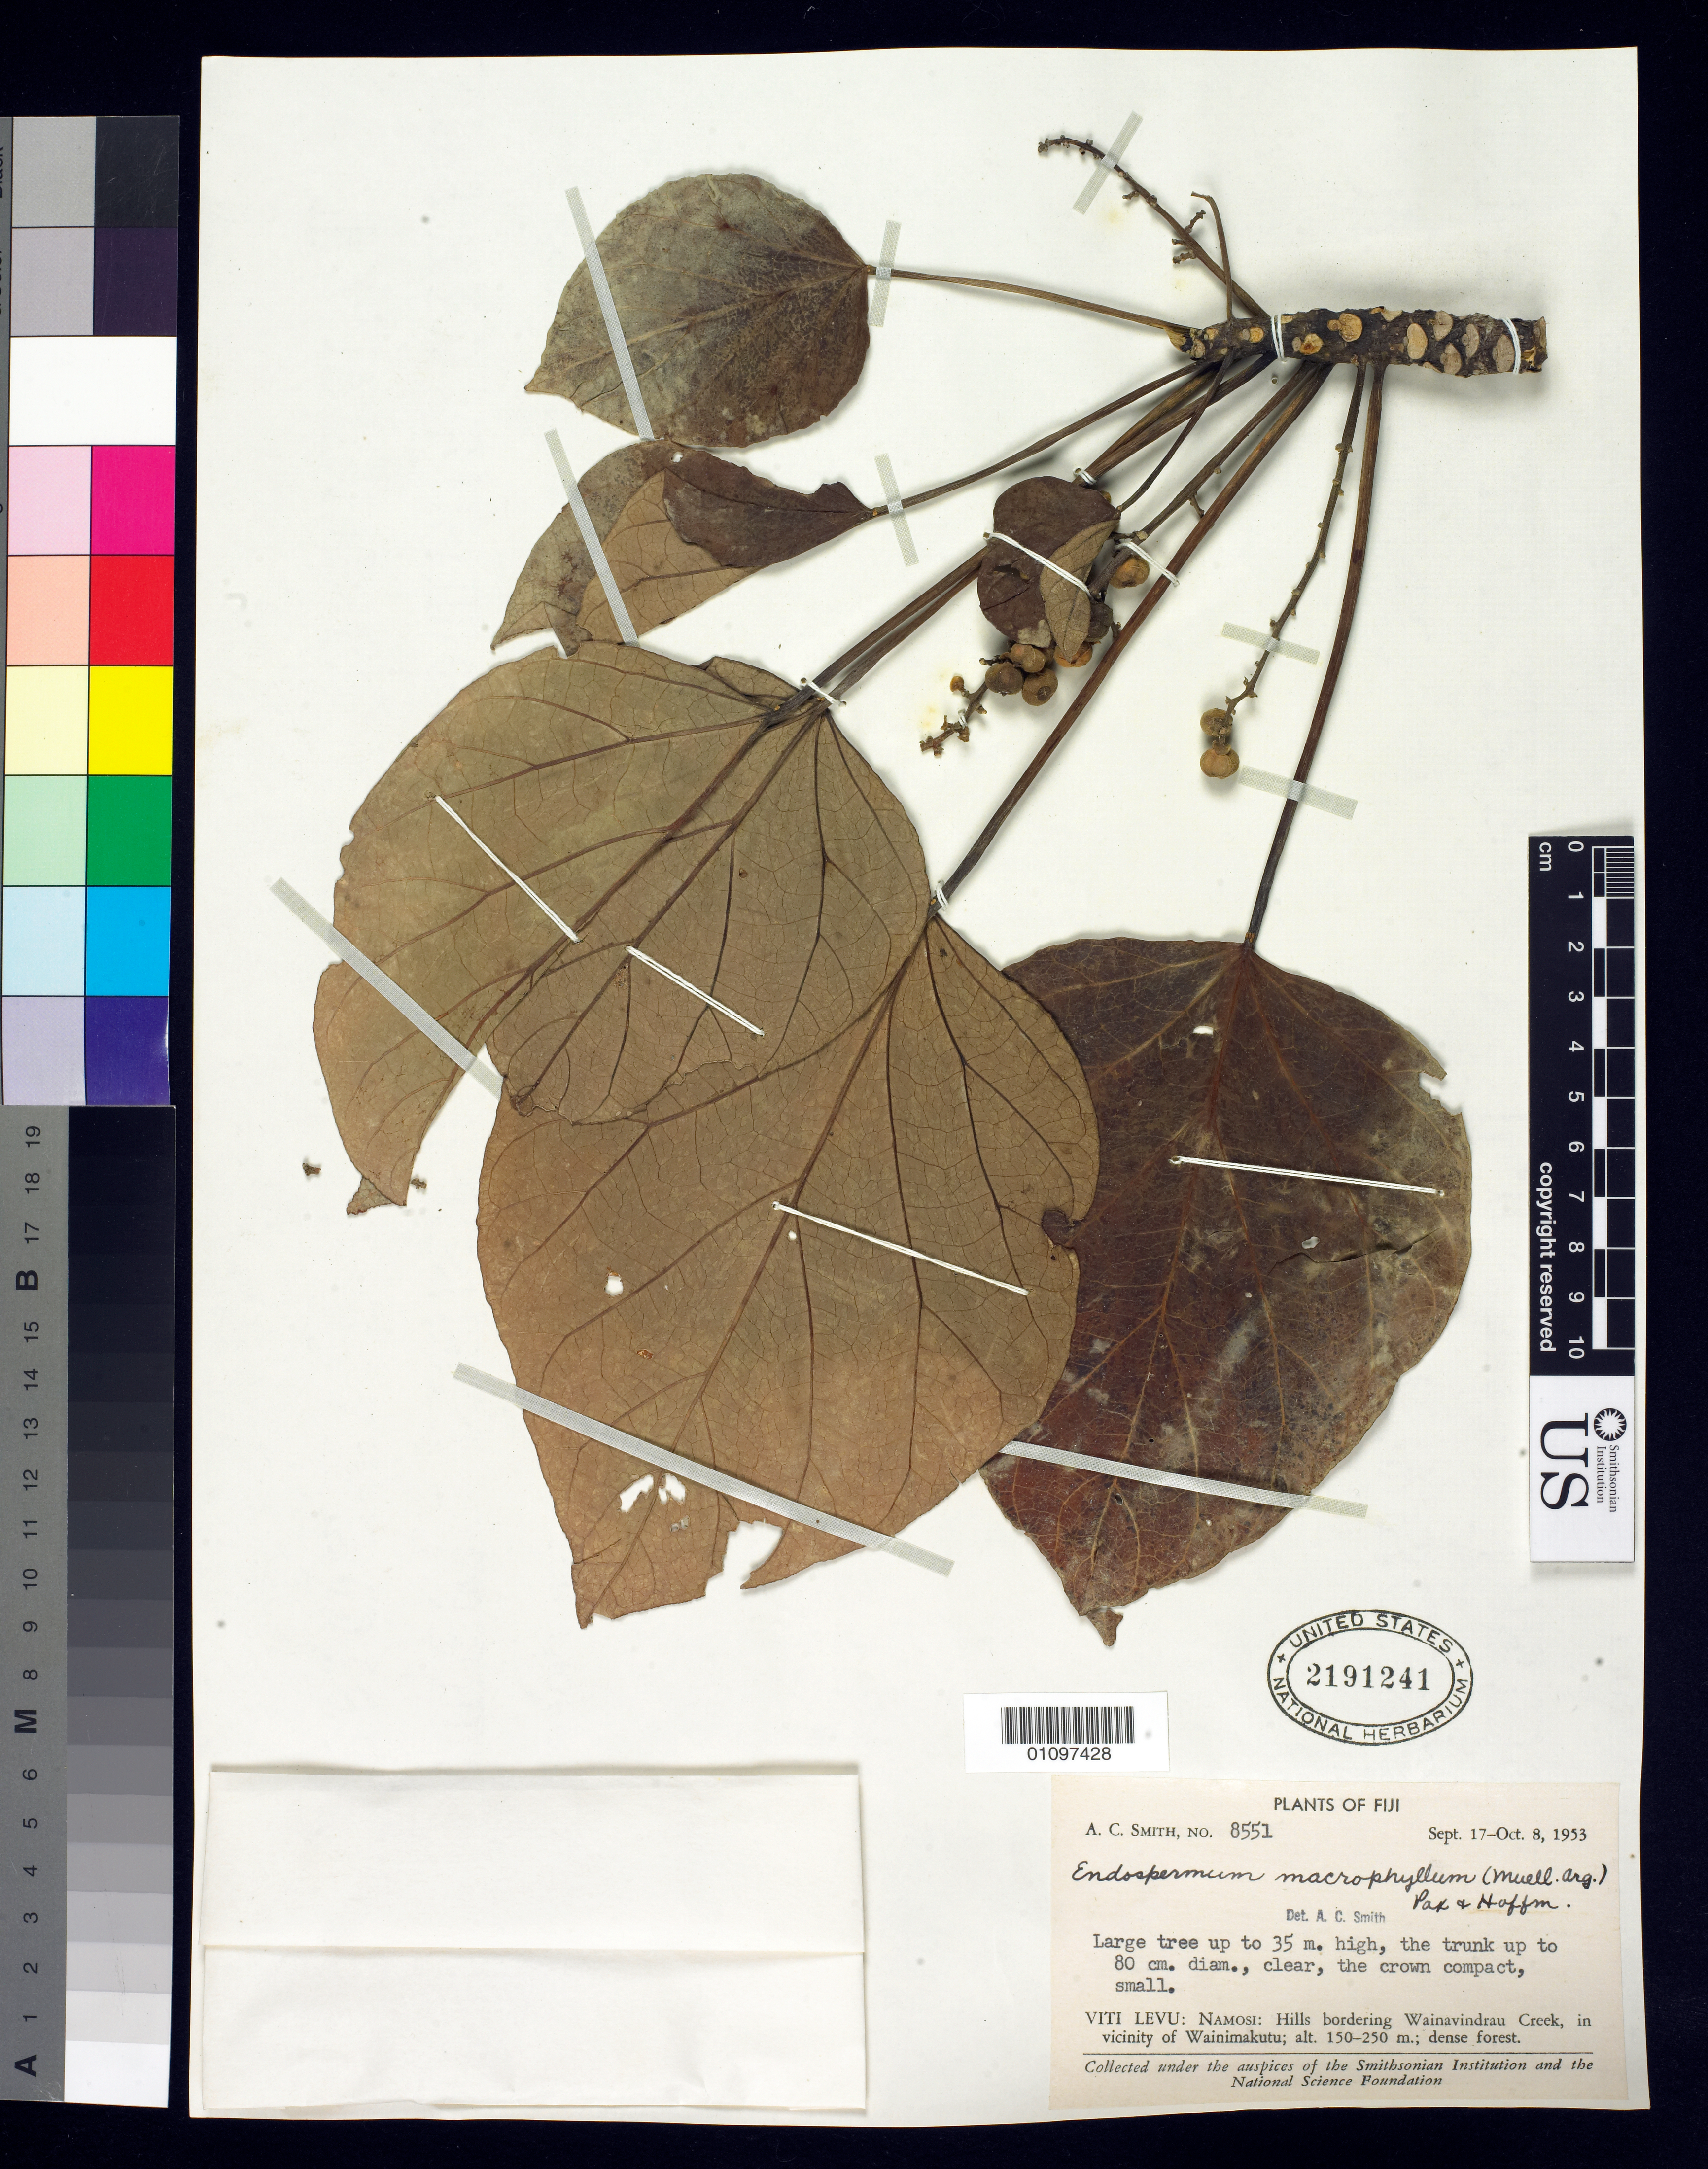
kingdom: Plantae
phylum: Tracheophyta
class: Magnoliopsida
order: Malpighiales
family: Euphorbiaceae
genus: Endospermum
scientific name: Endospermum macrophyllum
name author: (Müll. Arg.) Pax & Hoffm.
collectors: A. C. Smith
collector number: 8551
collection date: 1953-09-17/1953-10-08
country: Fiji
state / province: Namosi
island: Viti Levu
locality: Hills bordering Wainavindrau Creek, in vicinity of Wainimakutu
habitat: dense forest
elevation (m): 150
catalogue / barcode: US 2191241